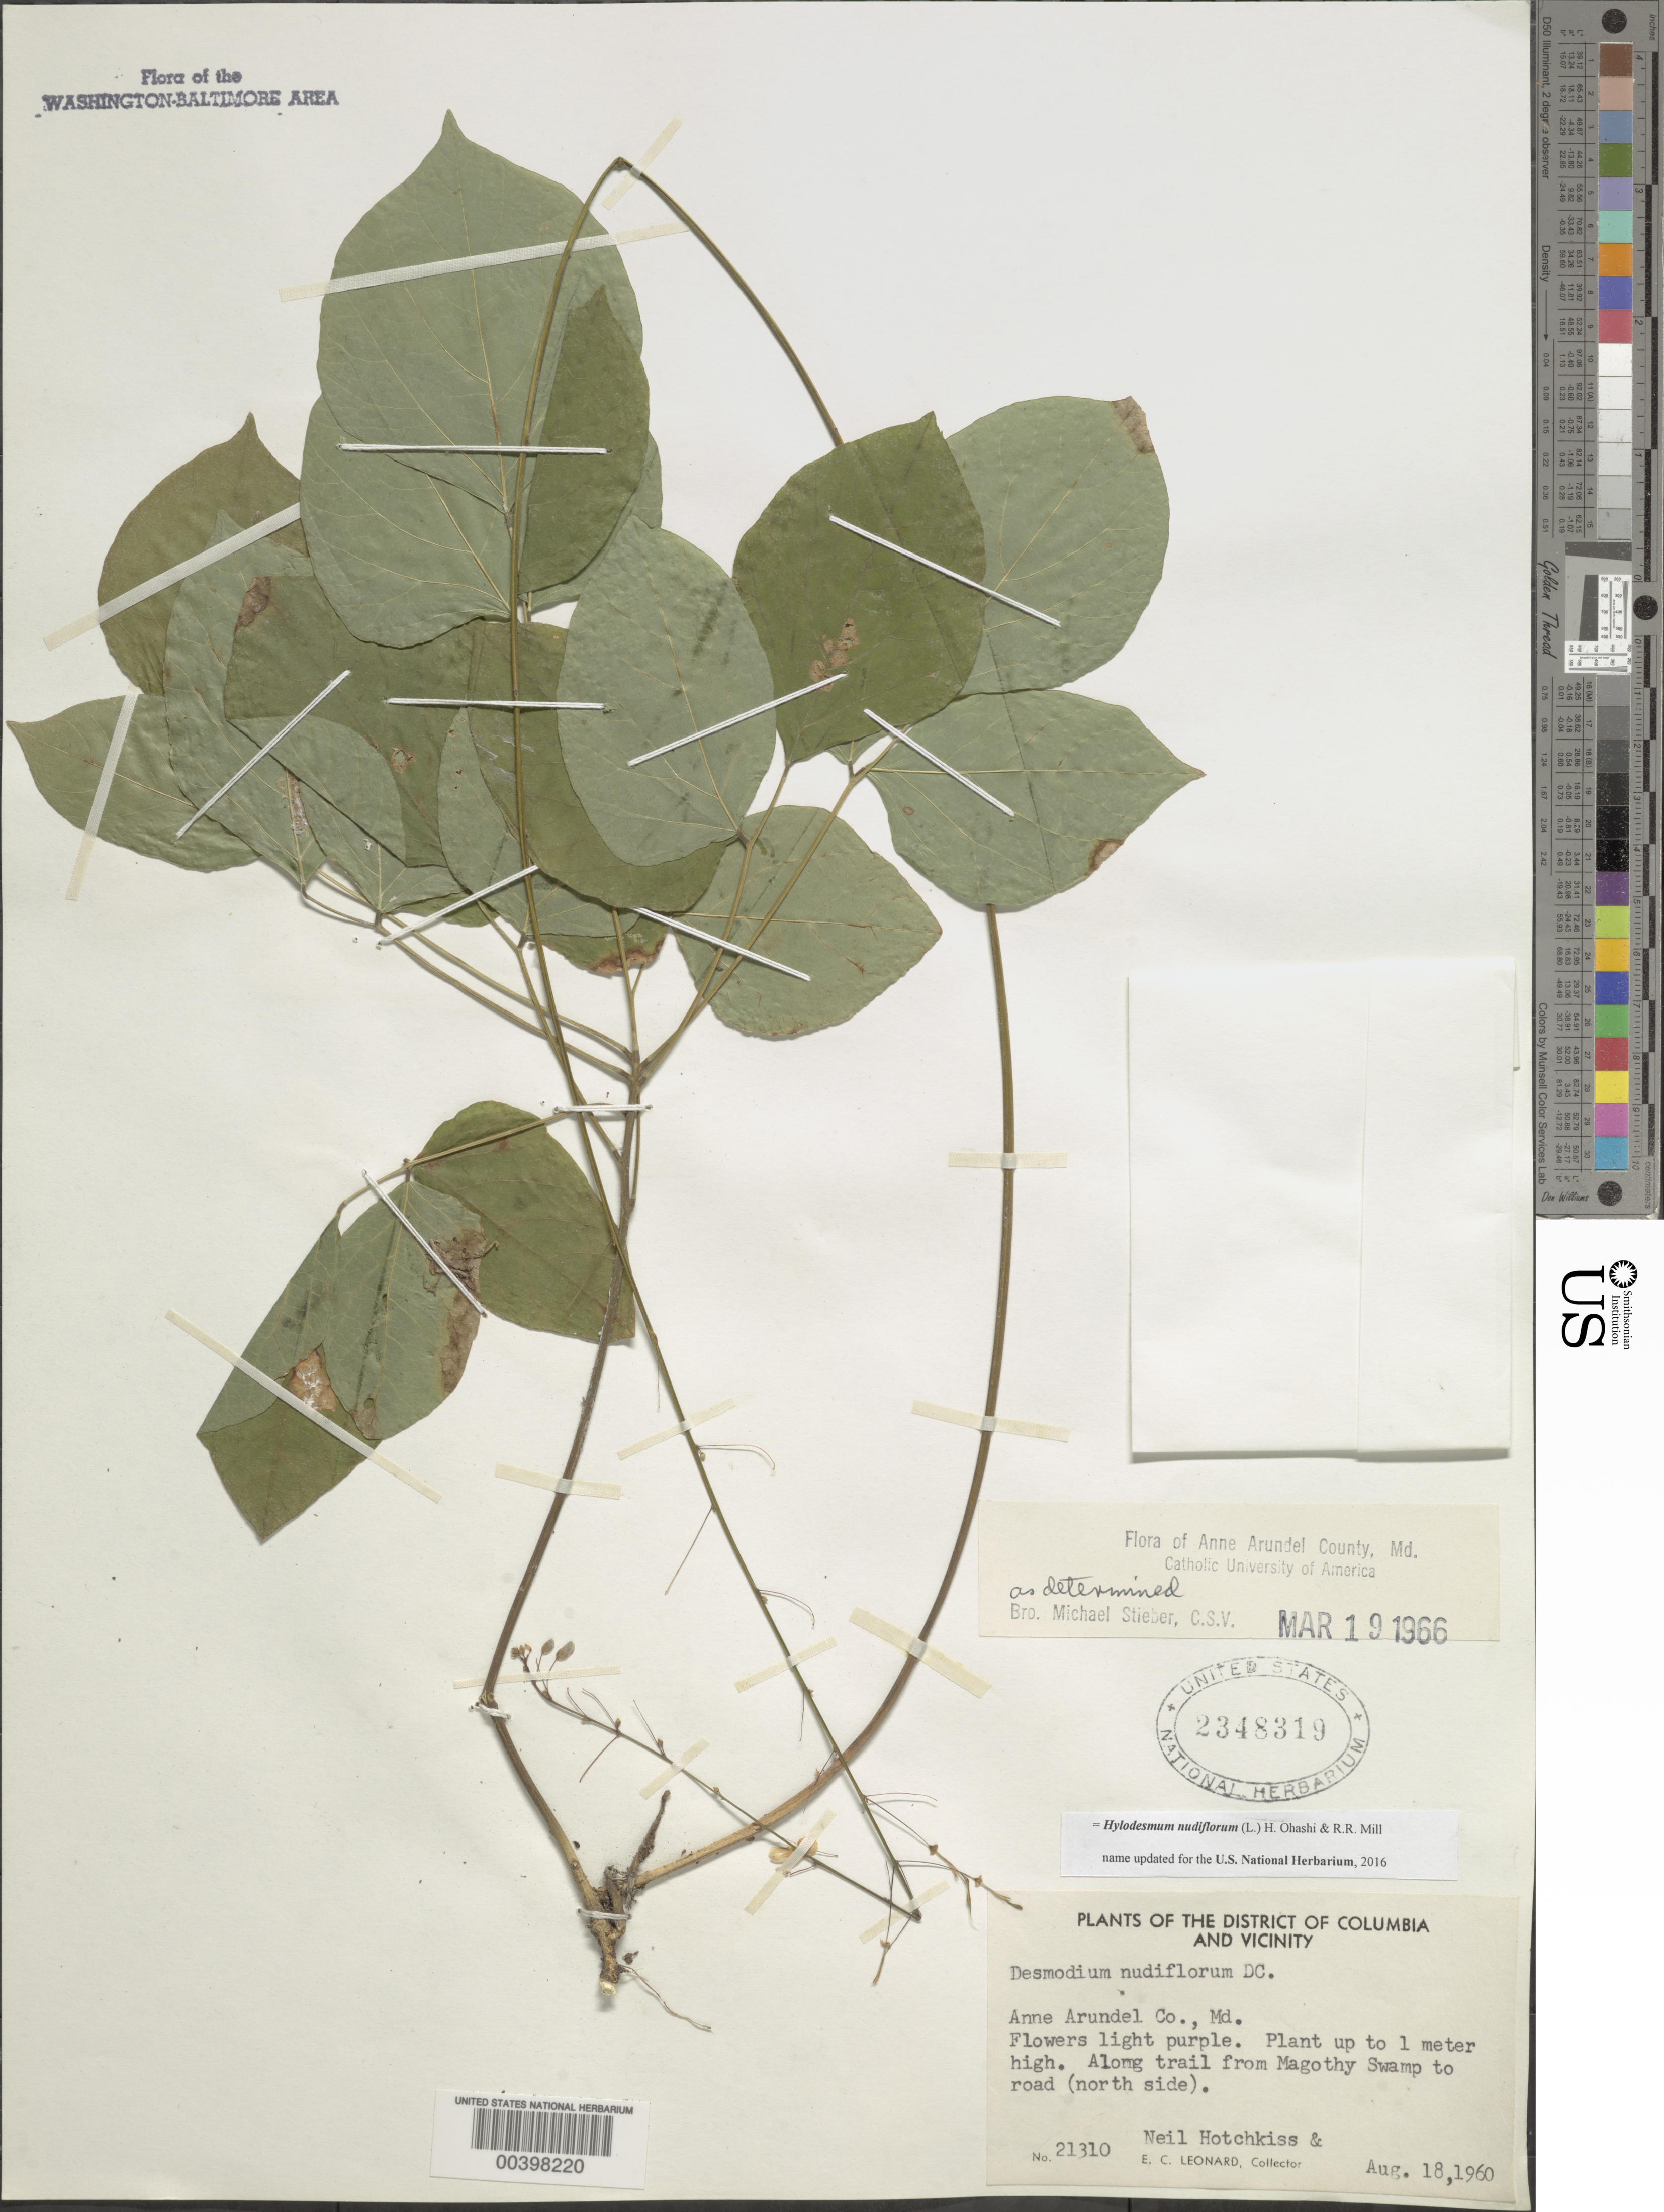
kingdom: Plantae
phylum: Tracheophyta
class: Magnoliopsida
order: Fabales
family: Fabaceae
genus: Hylodesmum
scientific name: Hylodesmum nudiflorum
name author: (L.) H. Ohashi & R.R. Mill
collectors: N. Hotchkiss & E. C. Leonard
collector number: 21310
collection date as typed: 18 Aug 1960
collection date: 1960-08-18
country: United States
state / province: Maryland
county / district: Anne Arundel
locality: Magothy Swamp to road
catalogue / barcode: US 2348319